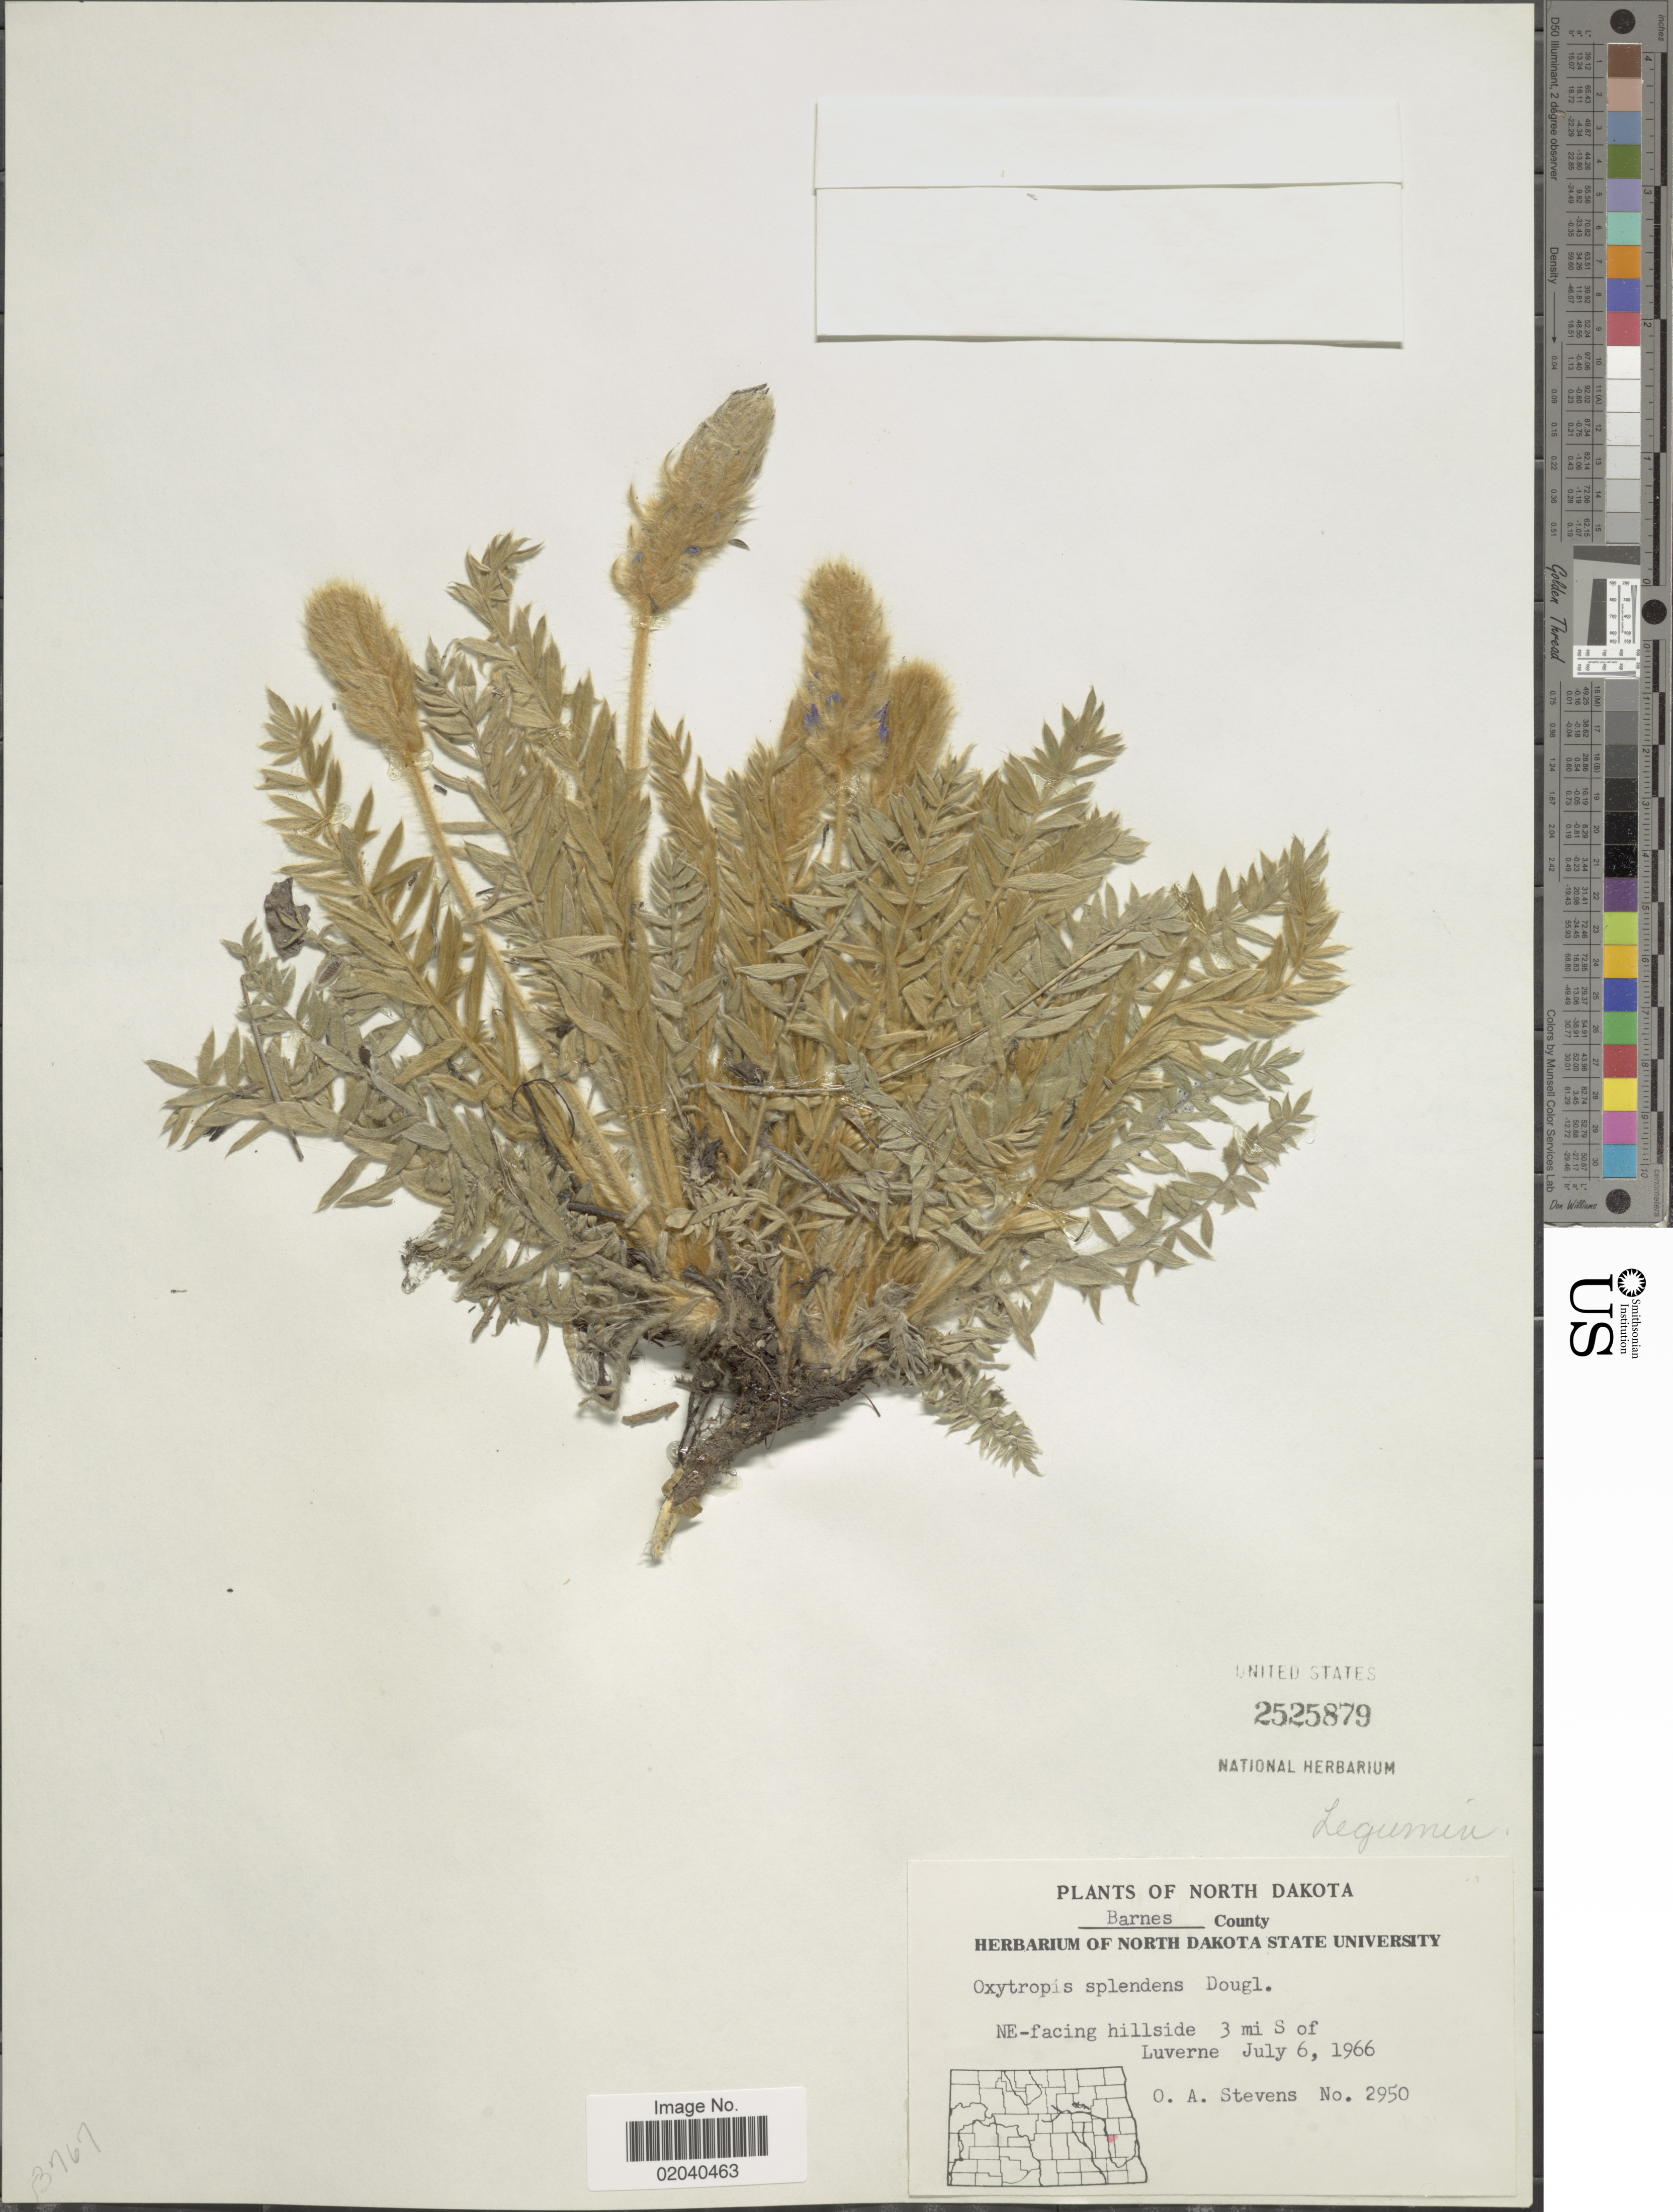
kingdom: Plantae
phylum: Tracheophyta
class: Magnoliopsida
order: Fabales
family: Fabaceae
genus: Oxytropis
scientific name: Oxytropis splendens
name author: Douglas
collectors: O. A. Stevens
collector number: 2950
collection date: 1966-07-06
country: United States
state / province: North Dakota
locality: Barnes County. NE-facing hillside 3 mi S of Luverne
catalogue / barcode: US 2525879